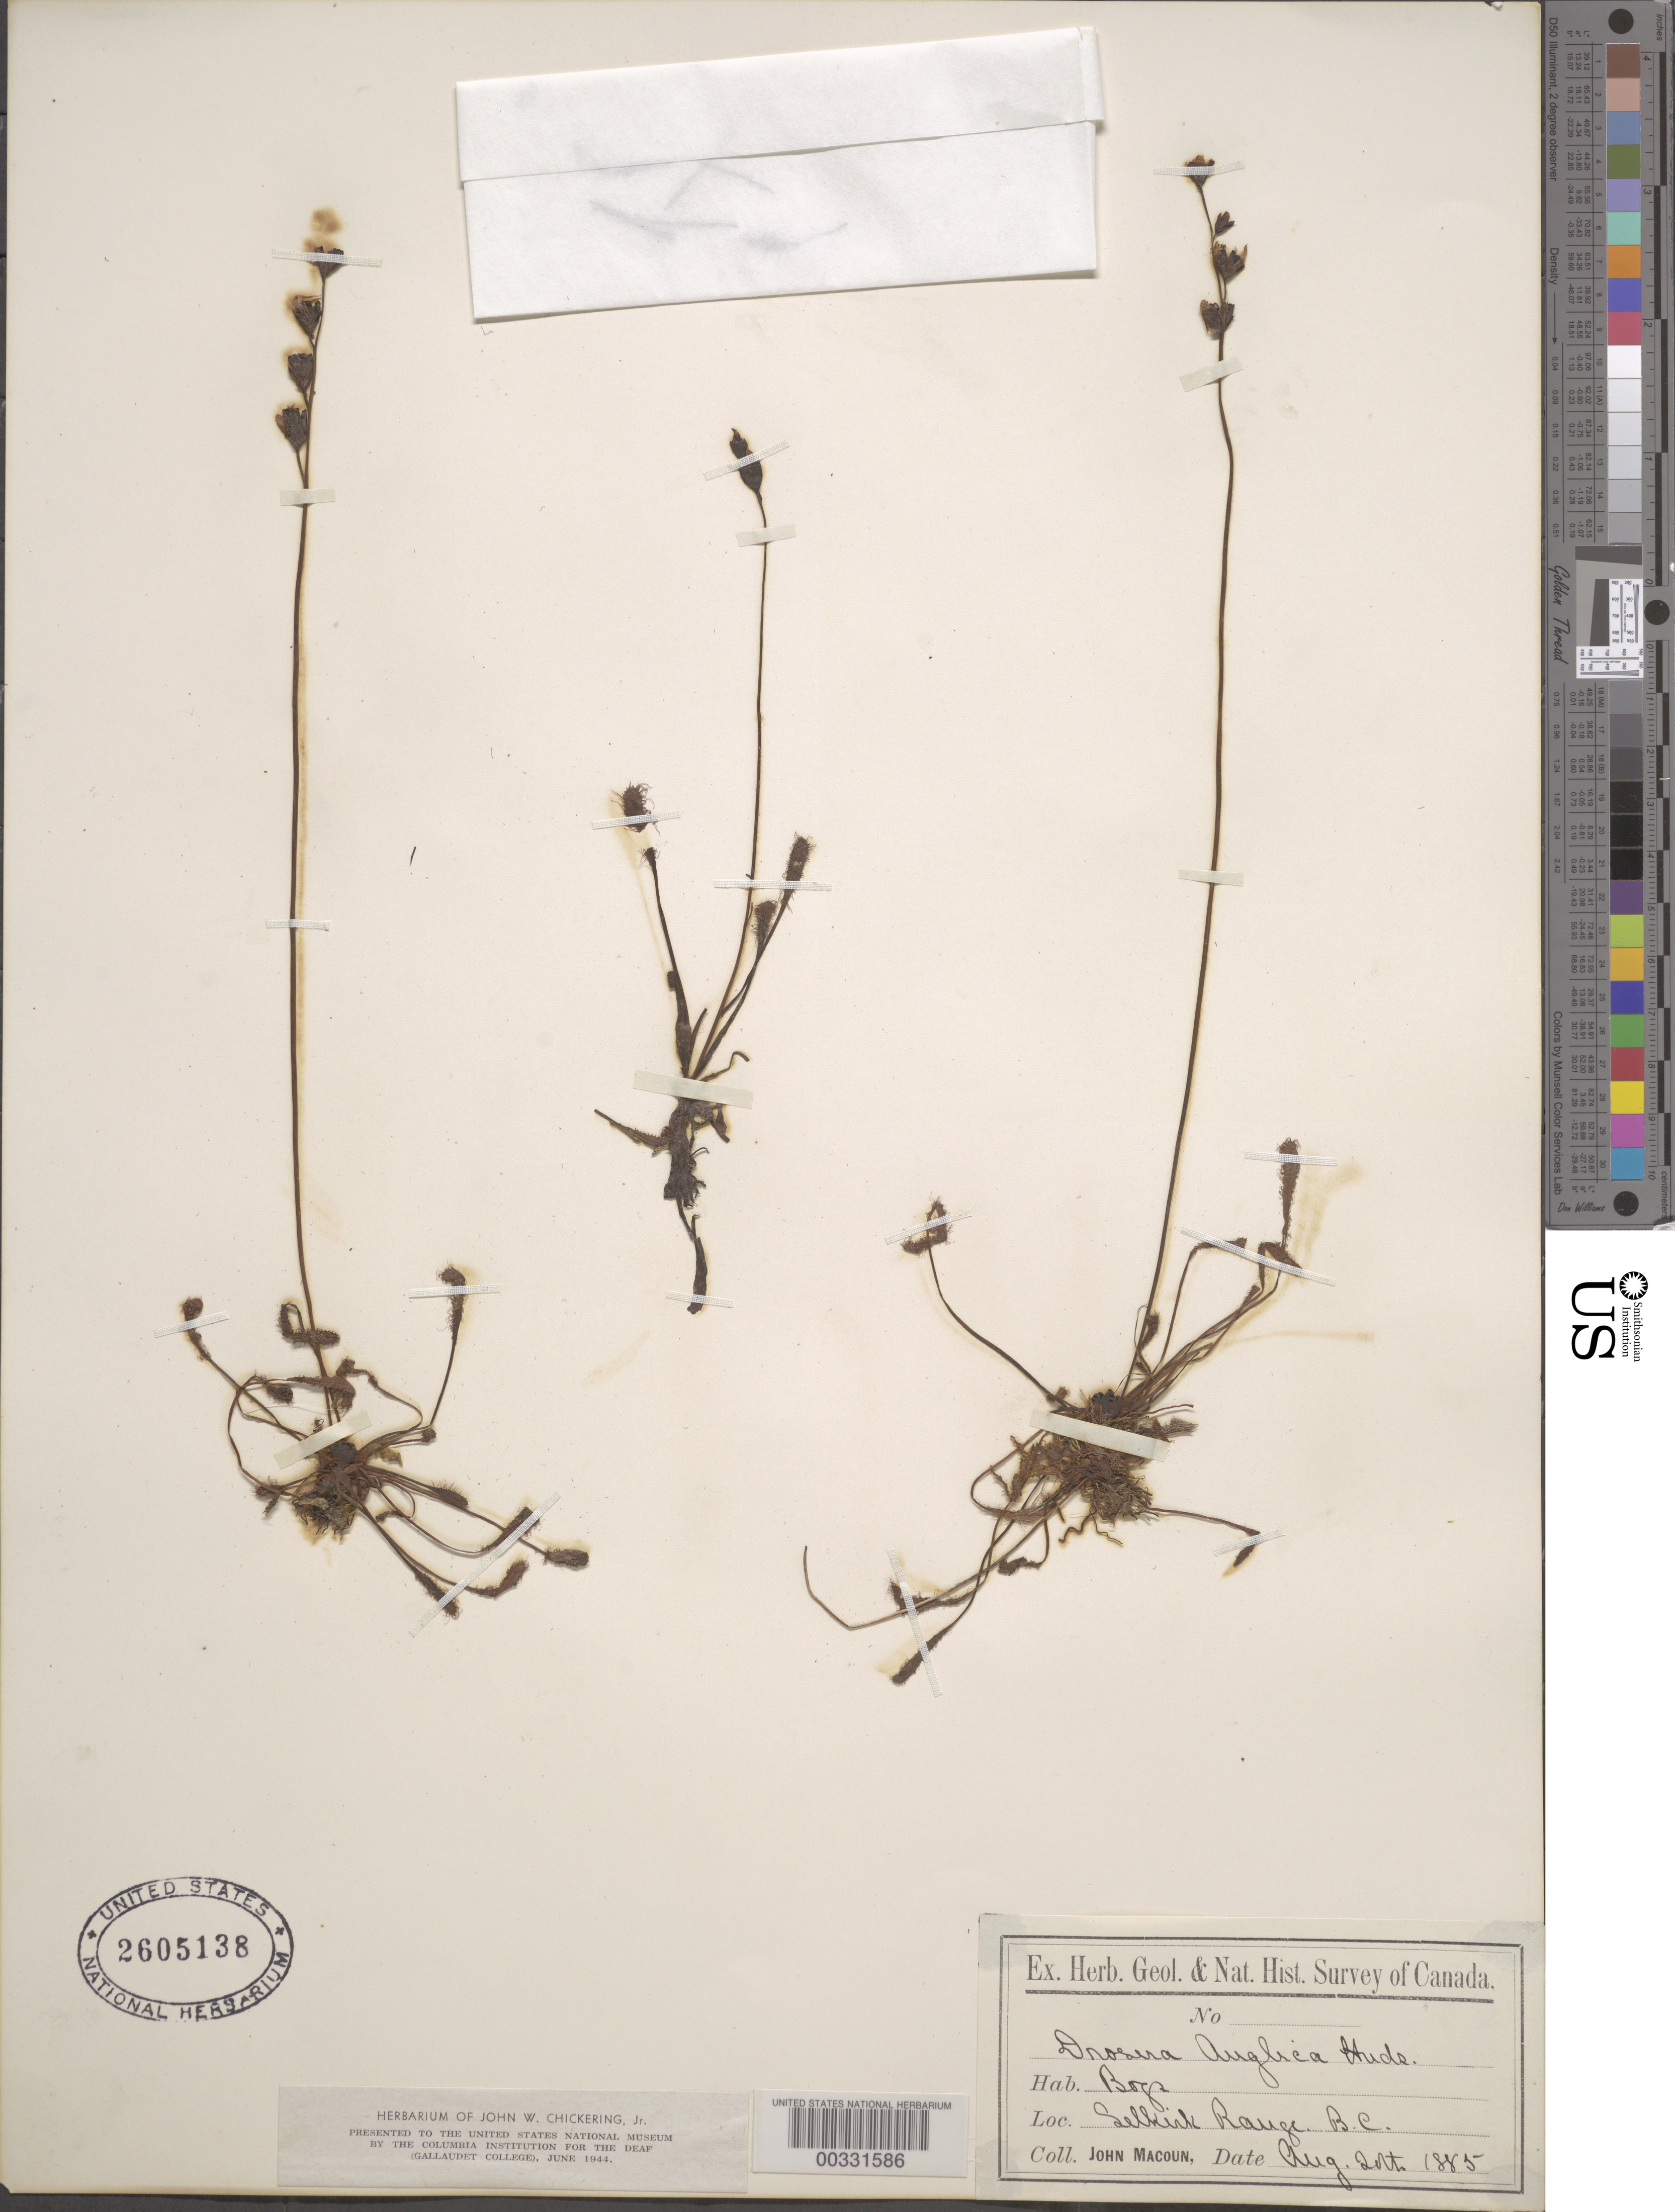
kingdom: Plantae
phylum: Tracheophyta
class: Magnoliopsida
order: Caryophyllales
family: Droseraceae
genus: Drosera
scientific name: Drosera anglica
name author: Huds.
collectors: J. Macoun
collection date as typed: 20 Aug 1885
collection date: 1885-08-20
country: Canada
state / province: British Columbia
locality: Selkirk range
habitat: In bog.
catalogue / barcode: US 2605138